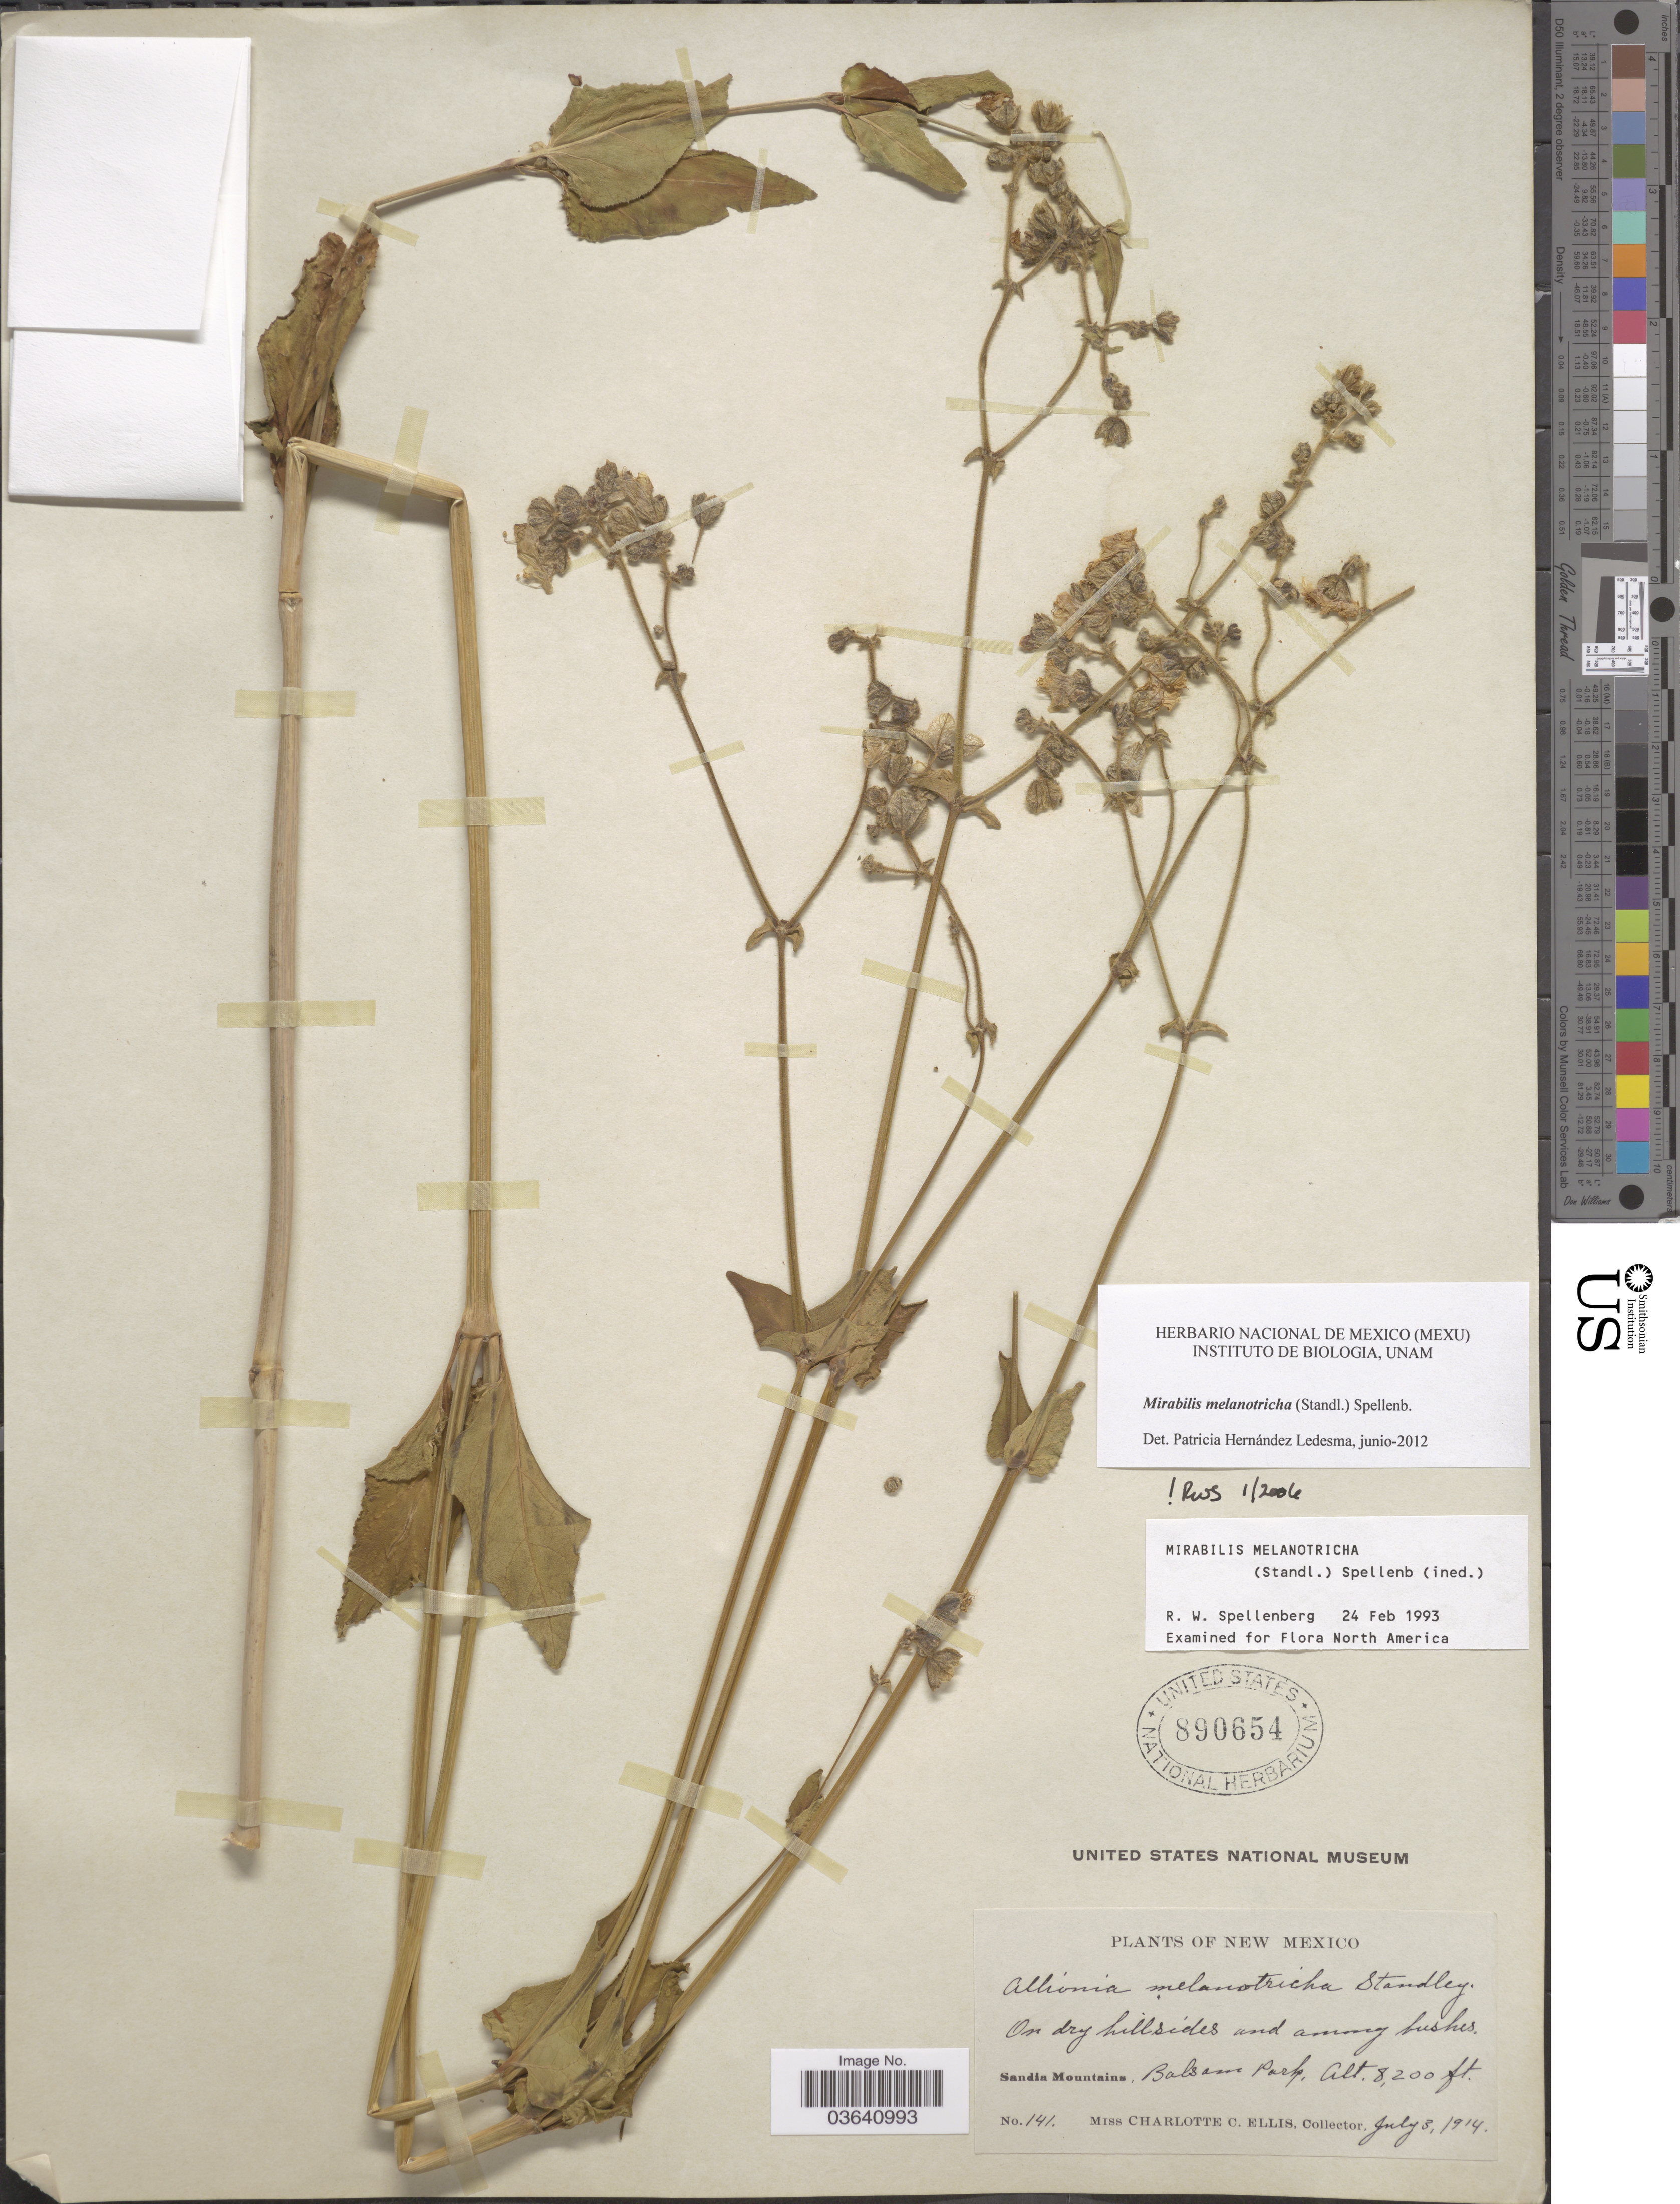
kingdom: Plantae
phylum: Tracheophyta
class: Magnoliopsida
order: Caryophyllales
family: Nyctaginaceae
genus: Mirabilis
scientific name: Mirabilis melanotricha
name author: (Standl.) Spellenb.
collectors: C. C. Ellis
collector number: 141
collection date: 1914-07-03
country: United States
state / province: New Mexico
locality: Sandia Mountains, Balsam Park.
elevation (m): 2499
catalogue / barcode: US 890654